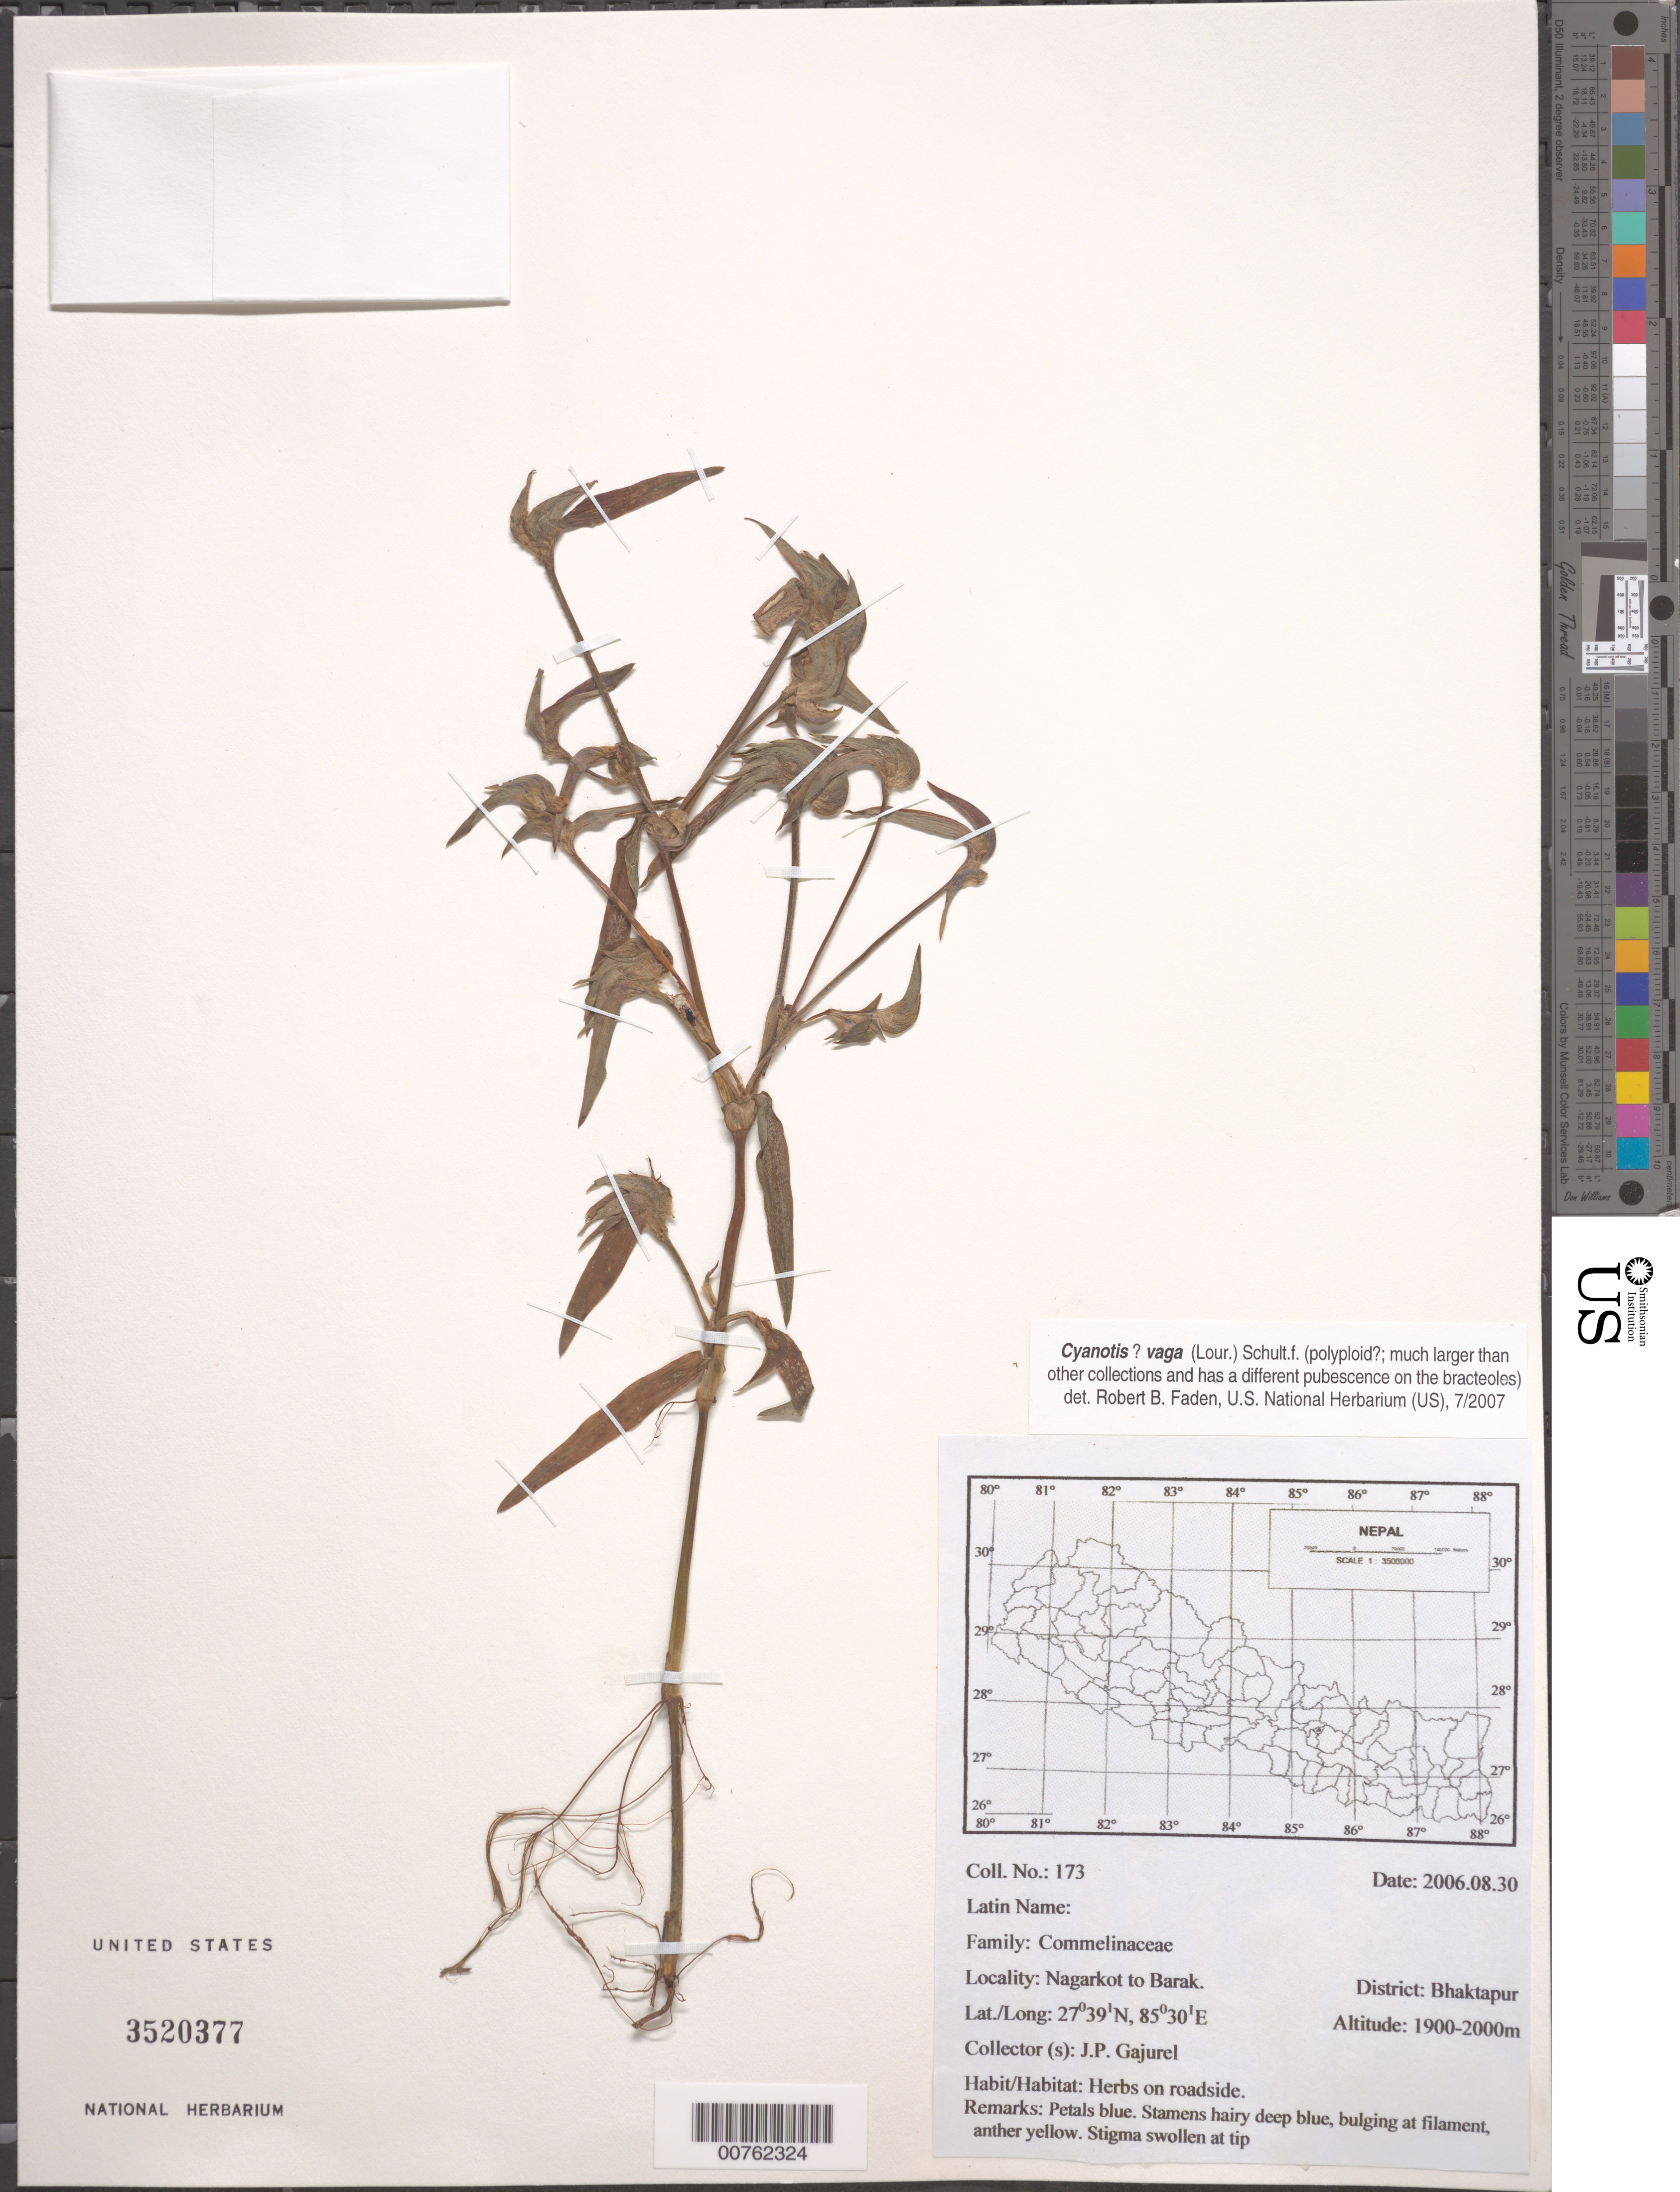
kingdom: Plantae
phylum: Tracheophyta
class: Liliopsida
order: Commelinales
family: Commelinaceae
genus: Cyanotis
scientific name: Cyanotis vaga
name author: (Lour.) Schult. & Schult. f.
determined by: Faden, Robert B., (US), Smithsonian Institution - National Museum of Natural History (UNITED STATES)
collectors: J. Gajurel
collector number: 173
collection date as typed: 30 Aug 2006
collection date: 2006-08-30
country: Nepal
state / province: Bagmati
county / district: Bhaktapur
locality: Nagarkot to Barak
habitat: Herbs on roadside.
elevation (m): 1900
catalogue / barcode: US 3520377